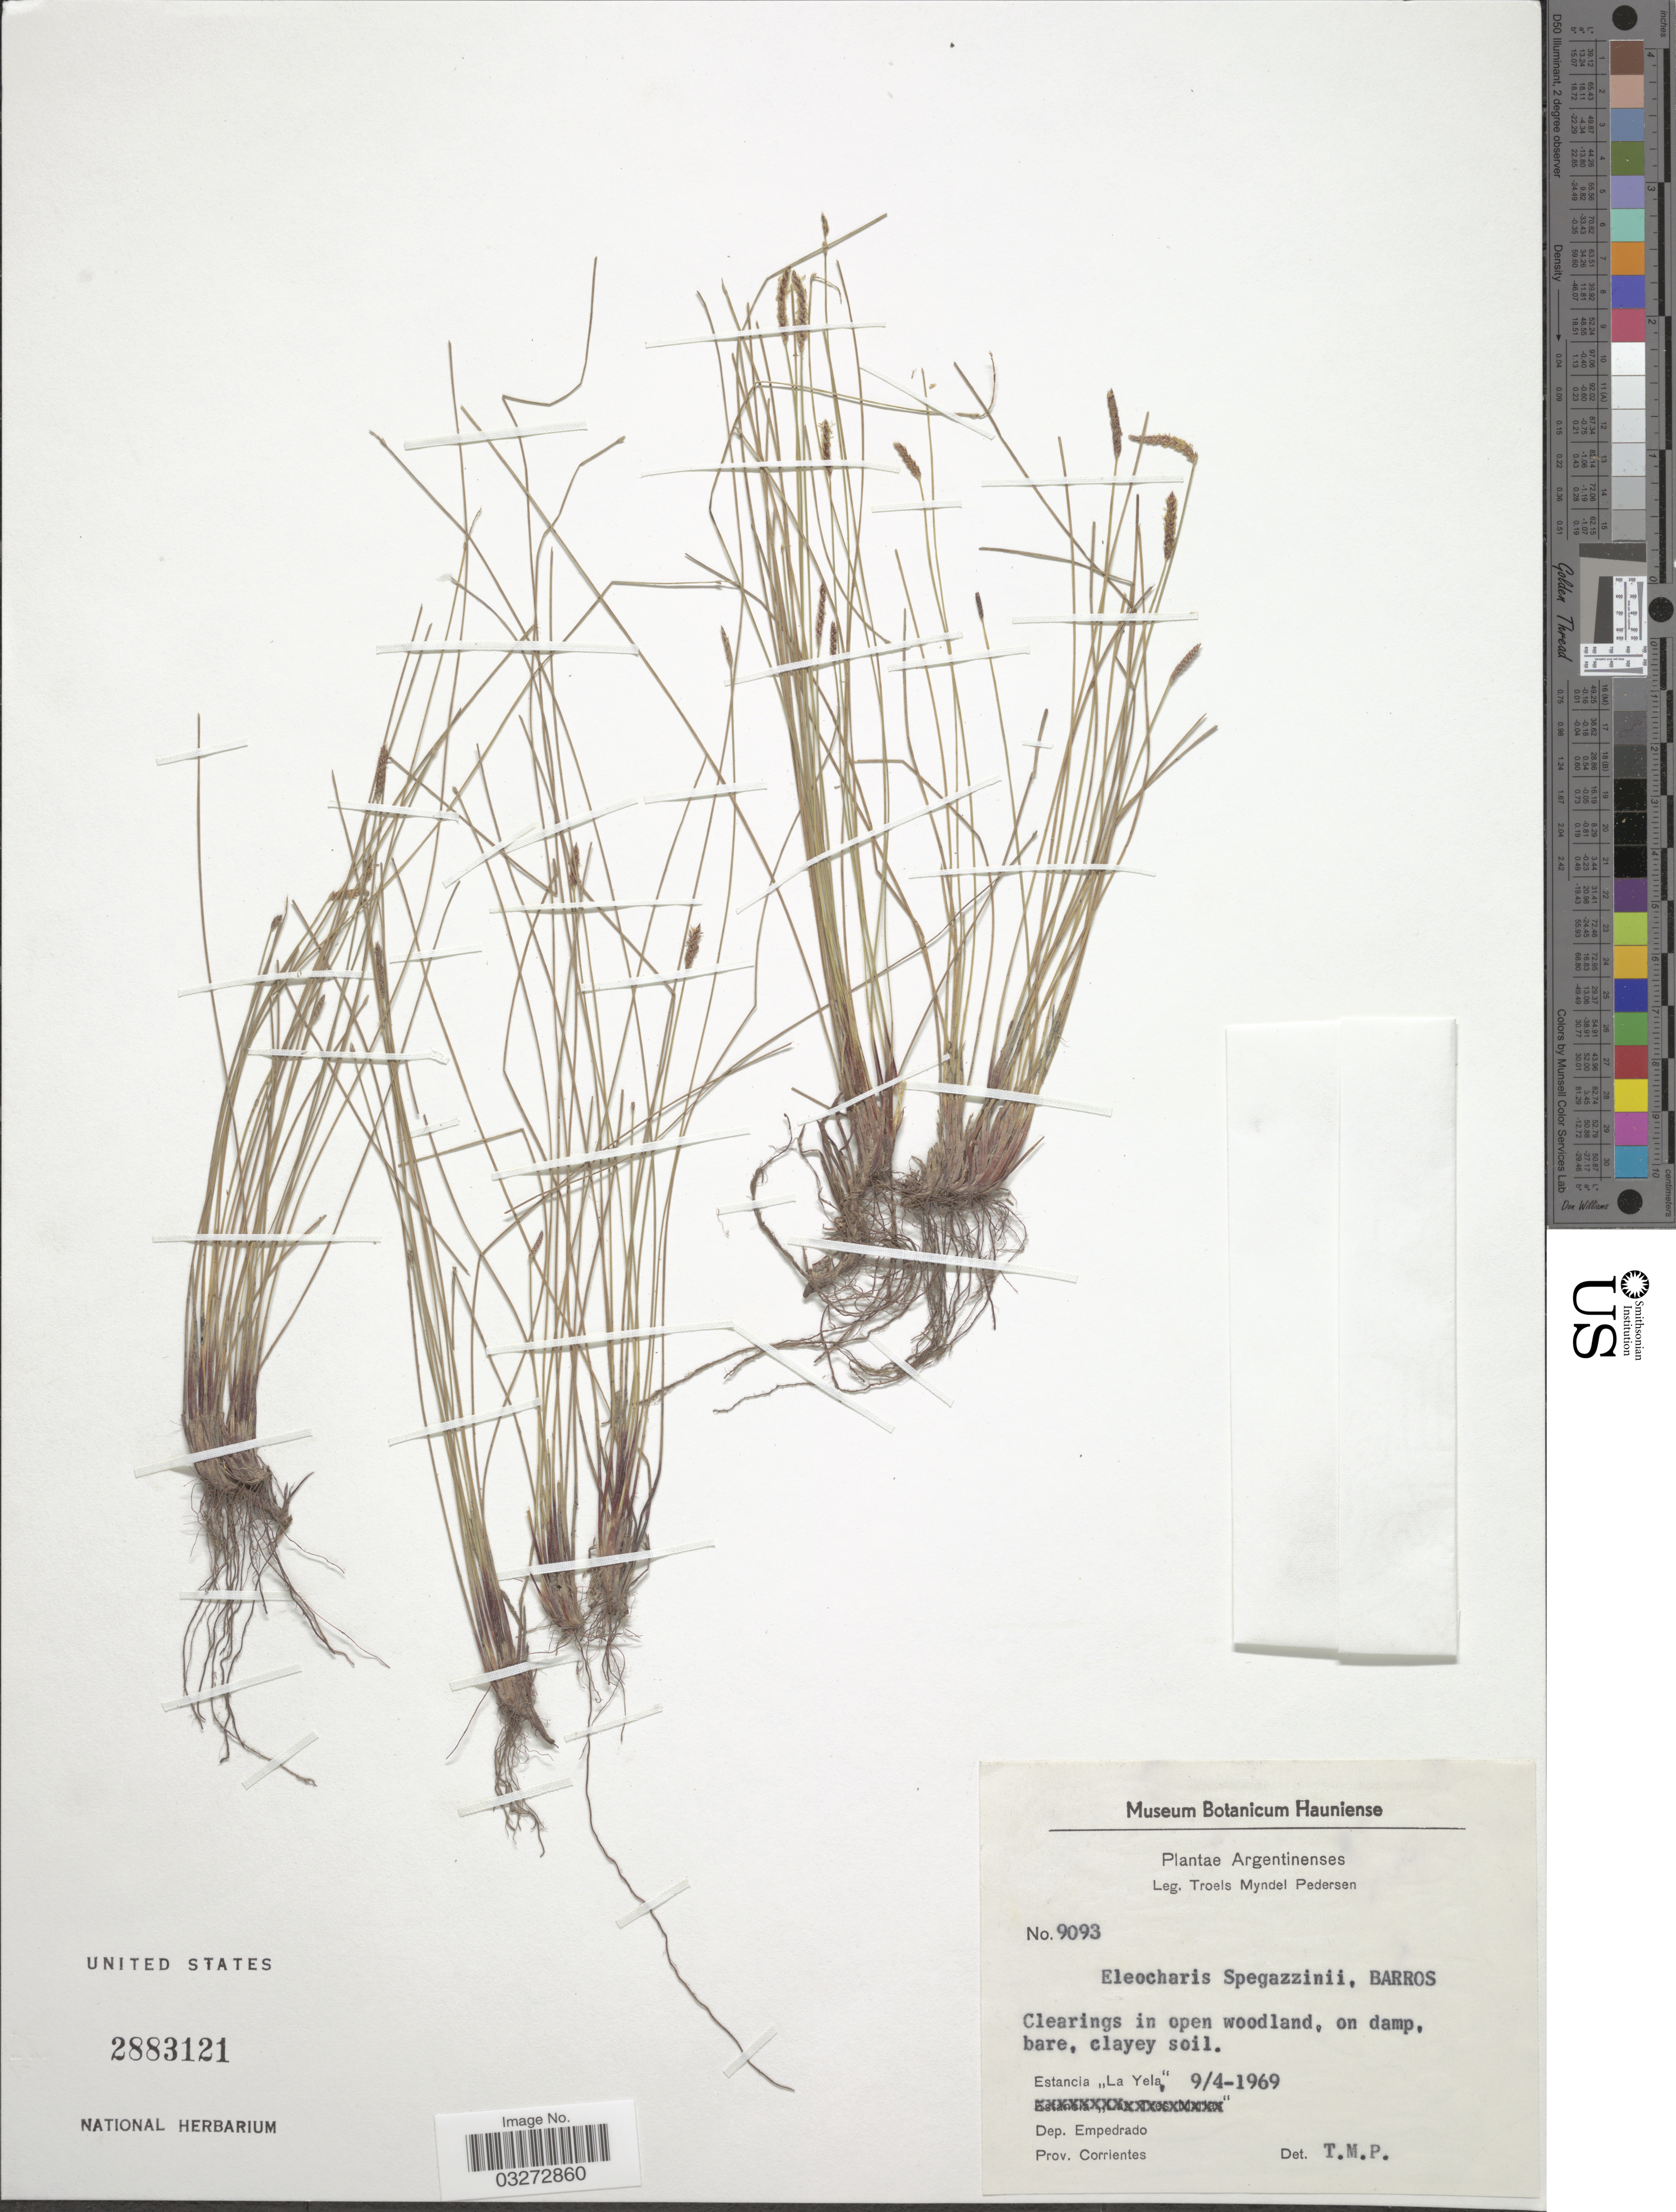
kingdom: Plantae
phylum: Tracheophyta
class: Liliopsida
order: Poales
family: Cyperaceae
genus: Eleocharis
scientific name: Eleocharis spegazzinii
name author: Barros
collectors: T. Pederson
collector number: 9093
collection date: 1969-04-09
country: Argentina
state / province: Corrientes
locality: Estancia "La Yela". Dep. Empedrado.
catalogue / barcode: US 2883121